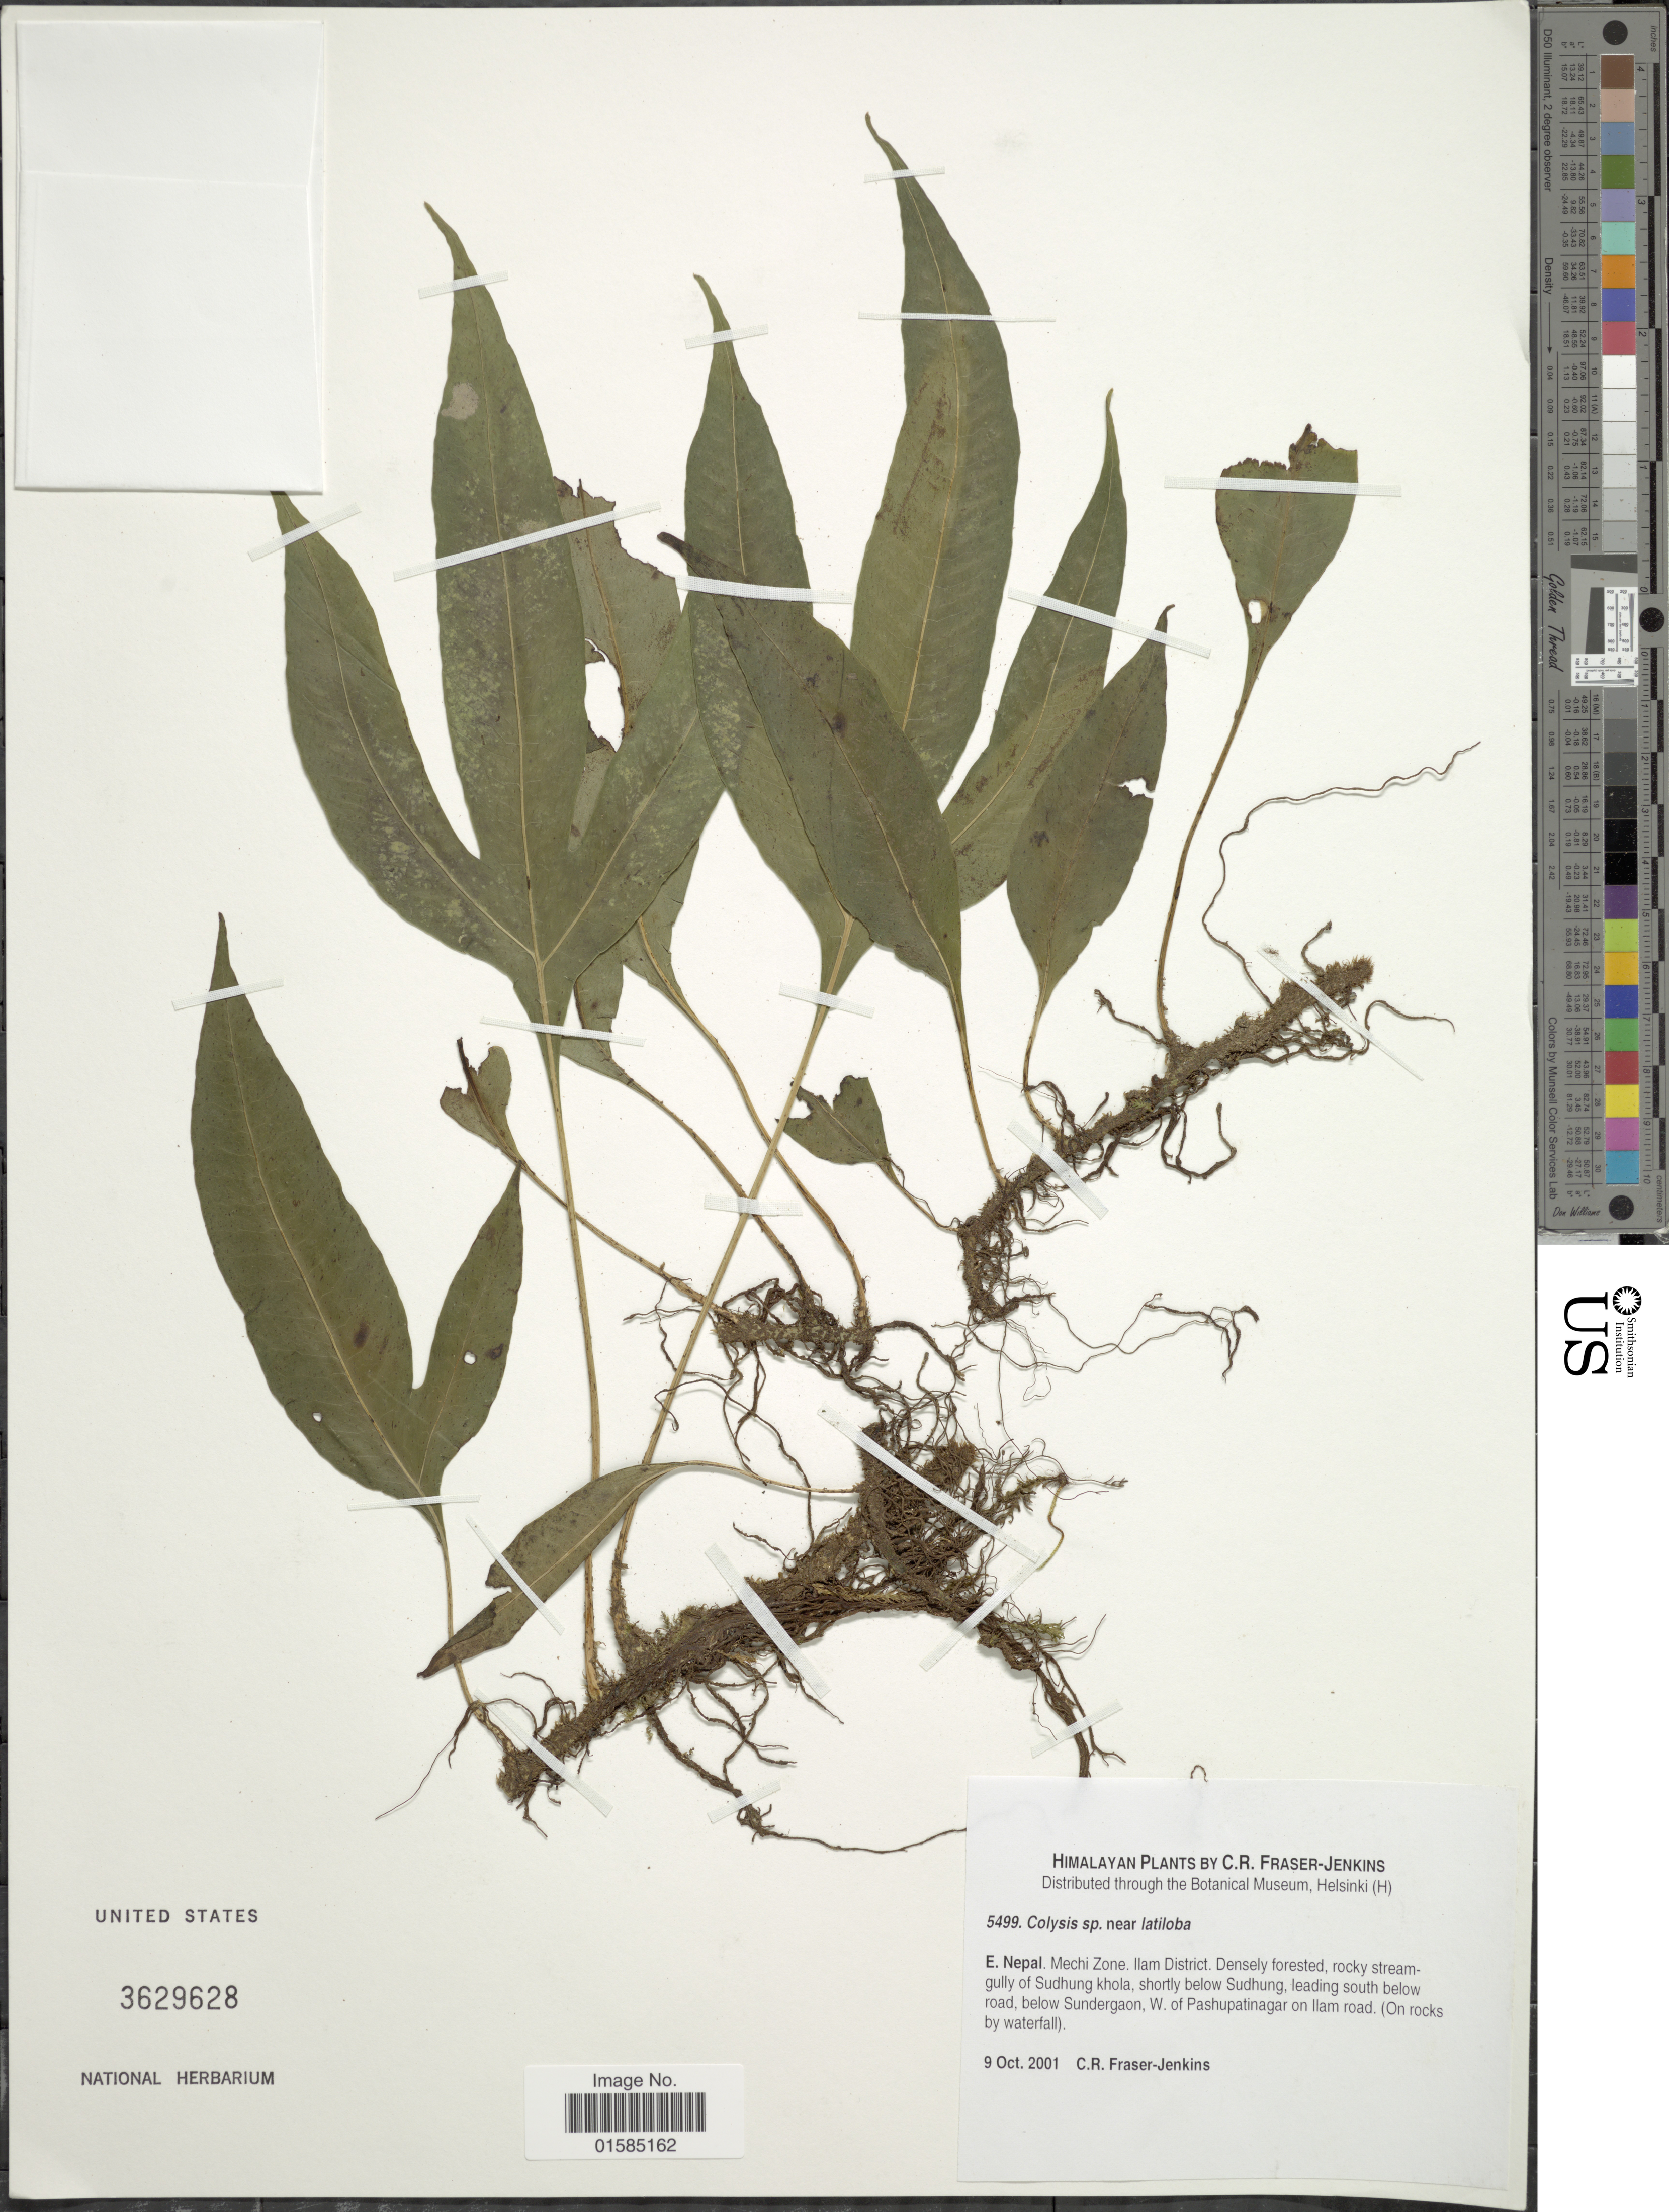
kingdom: Plantae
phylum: Tracheophyta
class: Polypodiopsida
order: Polypodiales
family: Polypodiaceae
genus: Leptochilus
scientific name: Leptochilus ellipticus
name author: (Thunb.) Noot.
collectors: C. R. Fraser-Jenkins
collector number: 5499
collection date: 2001-10-09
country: Nepal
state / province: Mechi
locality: Himalayan. E. Nepal. Mechi Zone. Ilam District. Densely forested, rocky stream-gully of Sudhung khola, shortly below Sudhung, leading south below road, below Sundergaon, W. of Pashupatinagar on Ilam road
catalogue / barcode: US 3629628